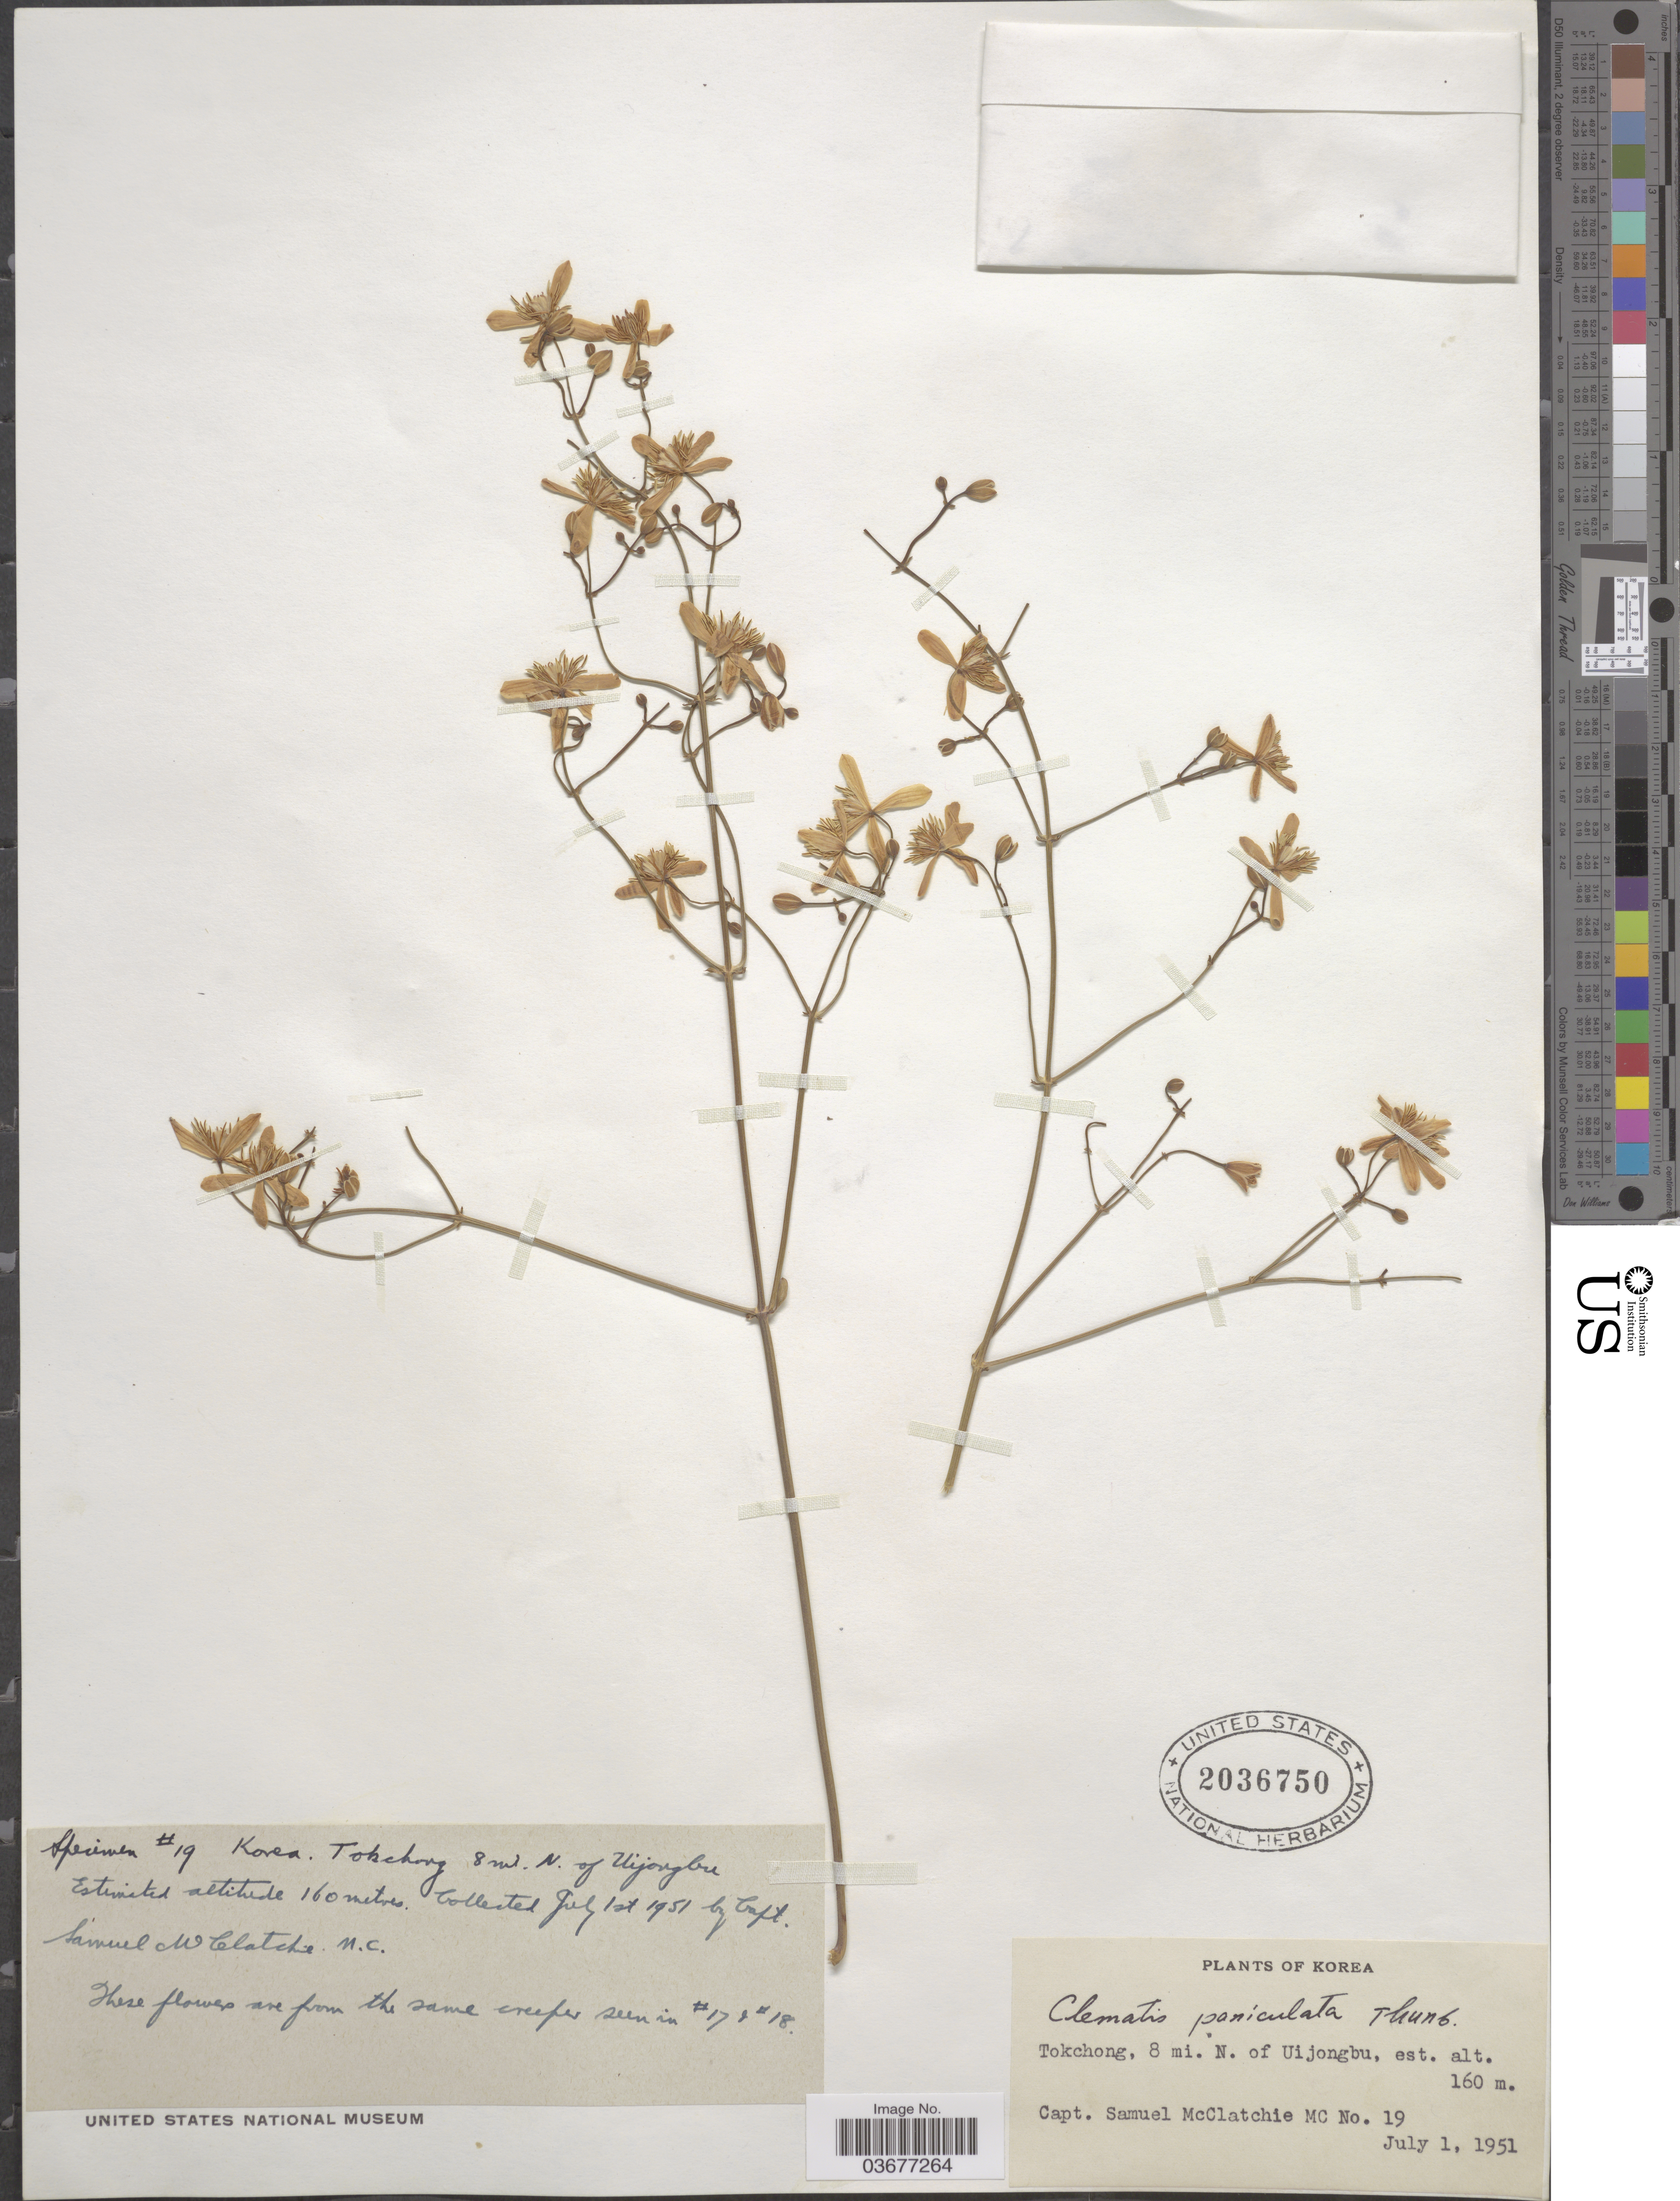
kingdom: Plantae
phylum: Tracheophyta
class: Magnoliopsida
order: Ranunculales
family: Ranunculaceae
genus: Clematis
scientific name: Clematis maximowicziana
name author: Franch. & Sav.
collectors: S. McClatchie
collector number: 19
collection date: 1951-07-01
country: South Korea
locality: Korea. Tokchong, 8 mi. N. of Uijongbu.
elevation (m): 160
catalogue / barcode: US 2036750